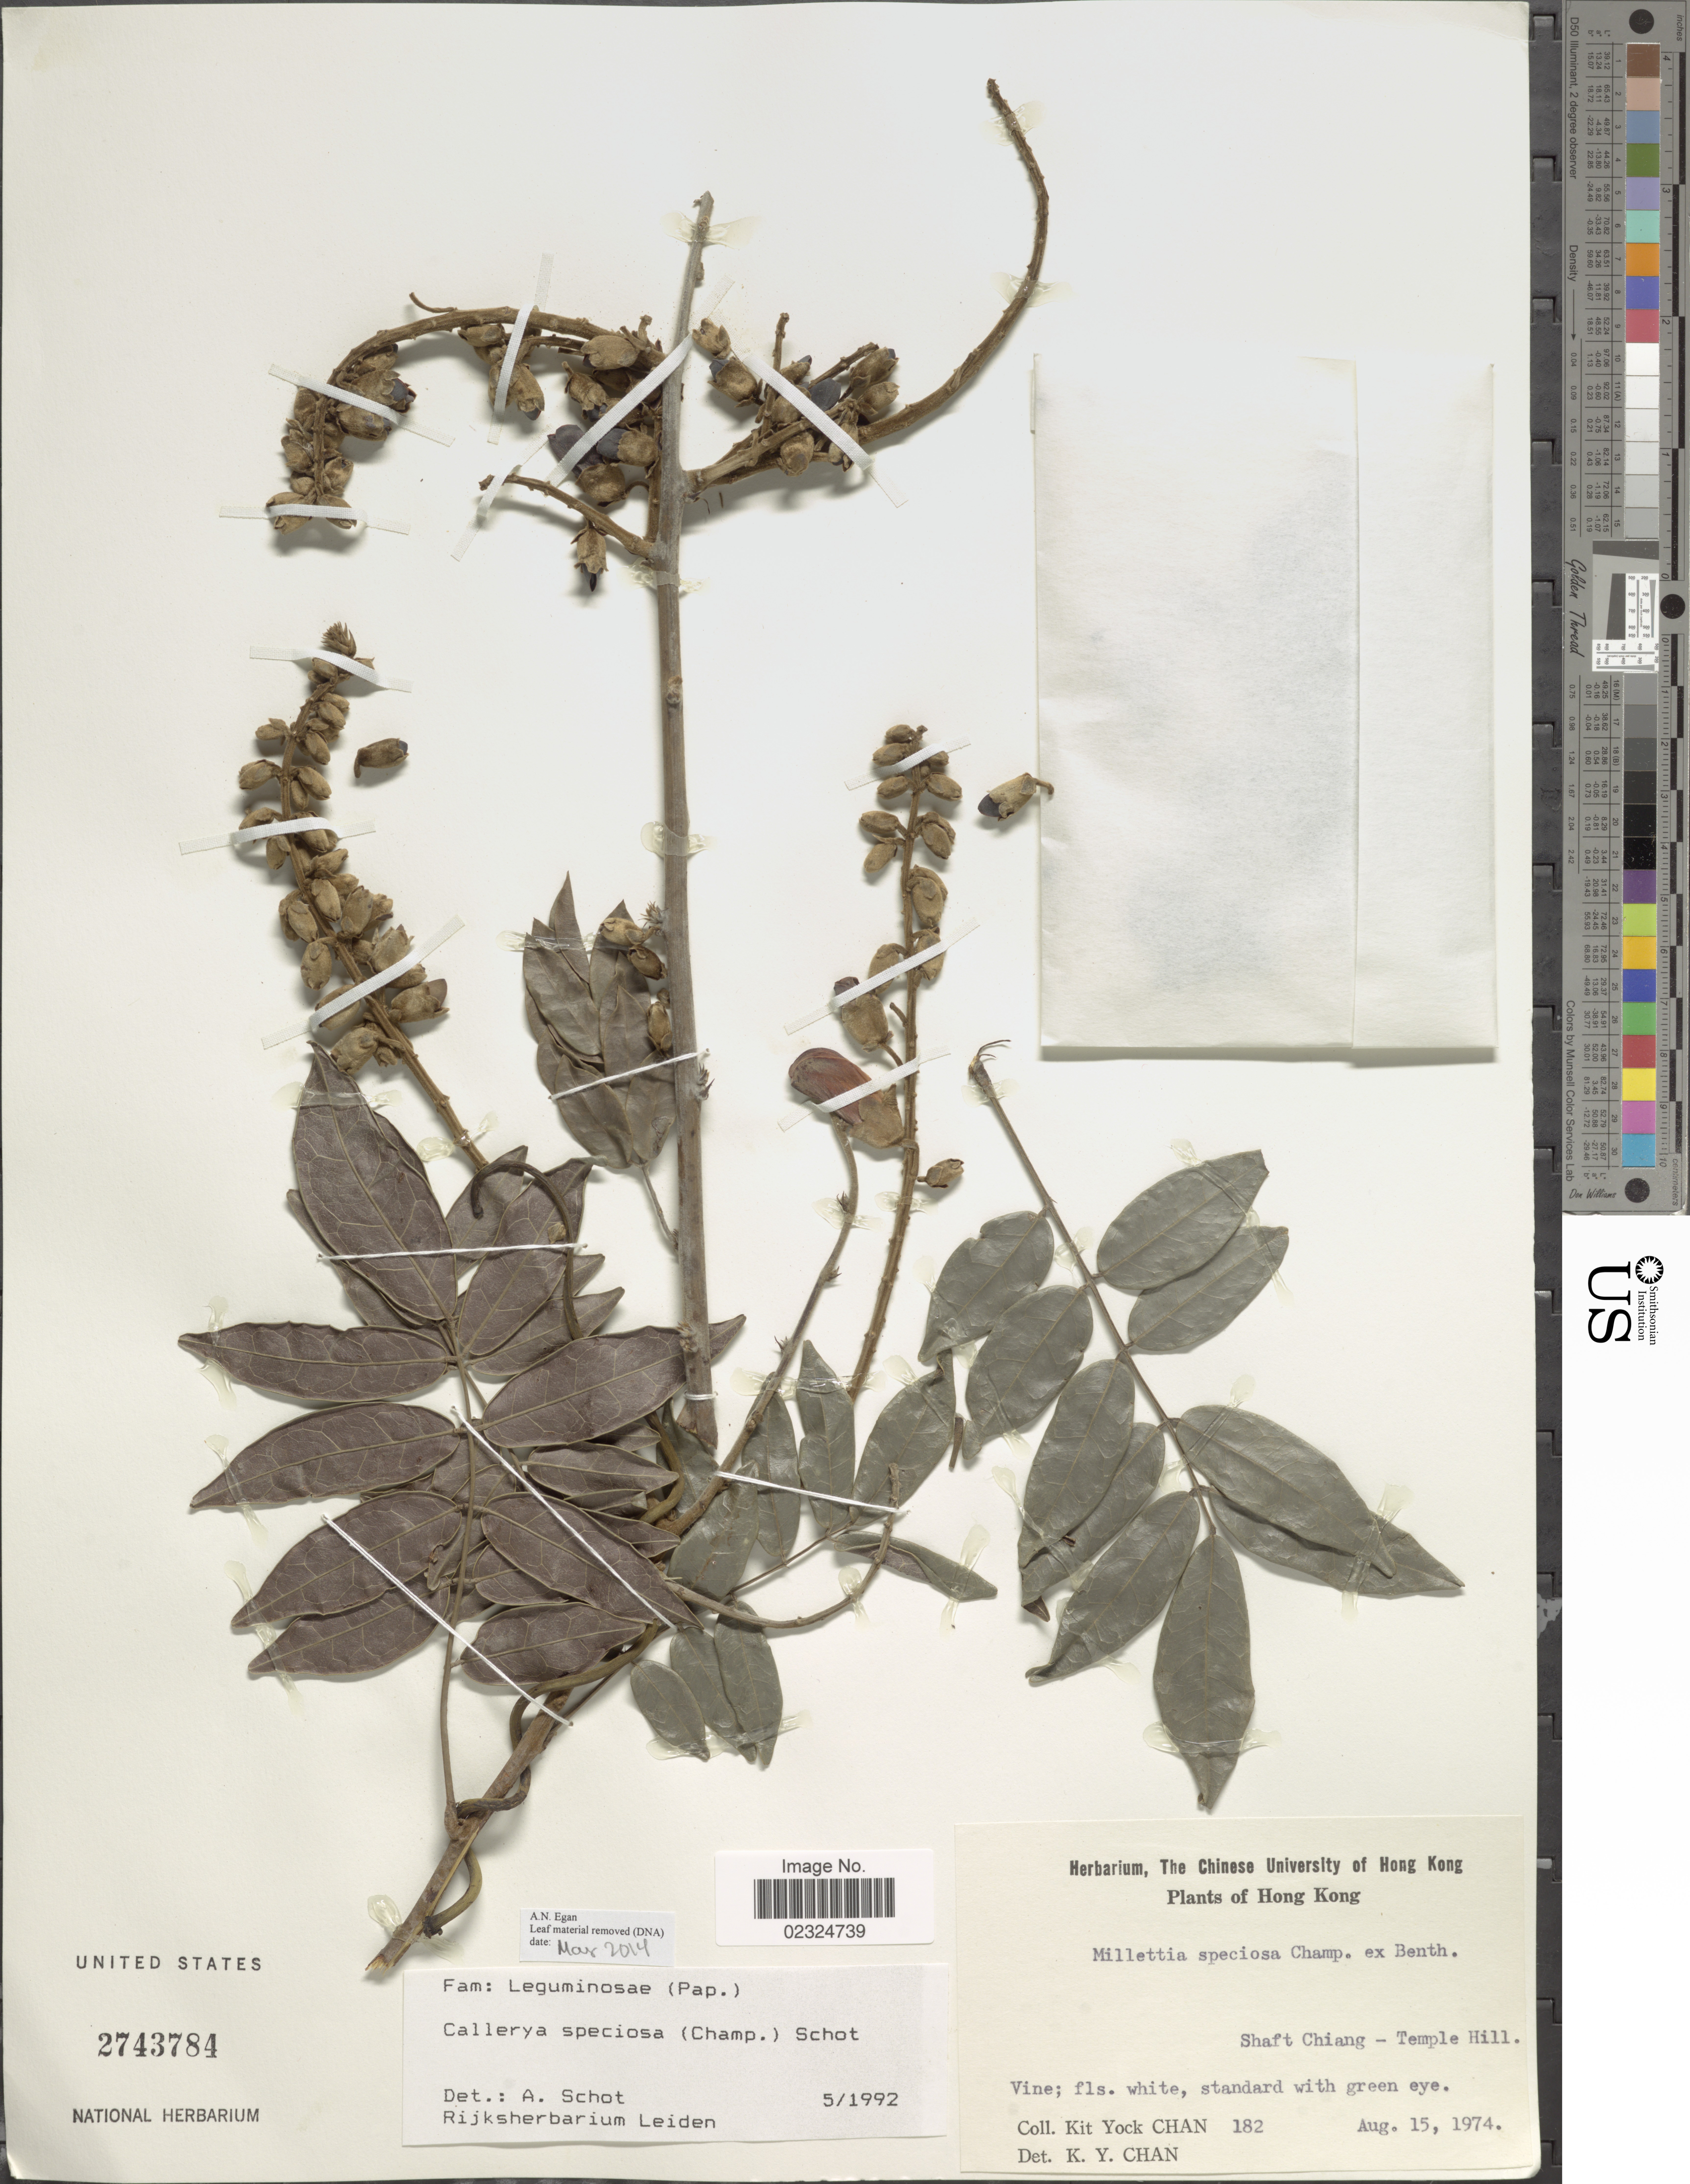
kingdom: Plantae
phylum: Tracheophyta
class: Magnoliopsida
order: Fabales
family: Fabaceae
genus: Nanhaia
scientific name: Nanhaia speciosa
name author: (Champ. ex Benth.) J. Compton & Schrire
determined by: Strong, Mark T., (BOT), Smithsonian Institution - National Museum of Natural History (UNITED STATES)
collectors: K. Chan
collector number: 182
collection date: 1974-08-15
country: China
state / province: Hong Kong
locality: Shaft Chiang - Temple Hill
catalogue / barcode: US 2743784